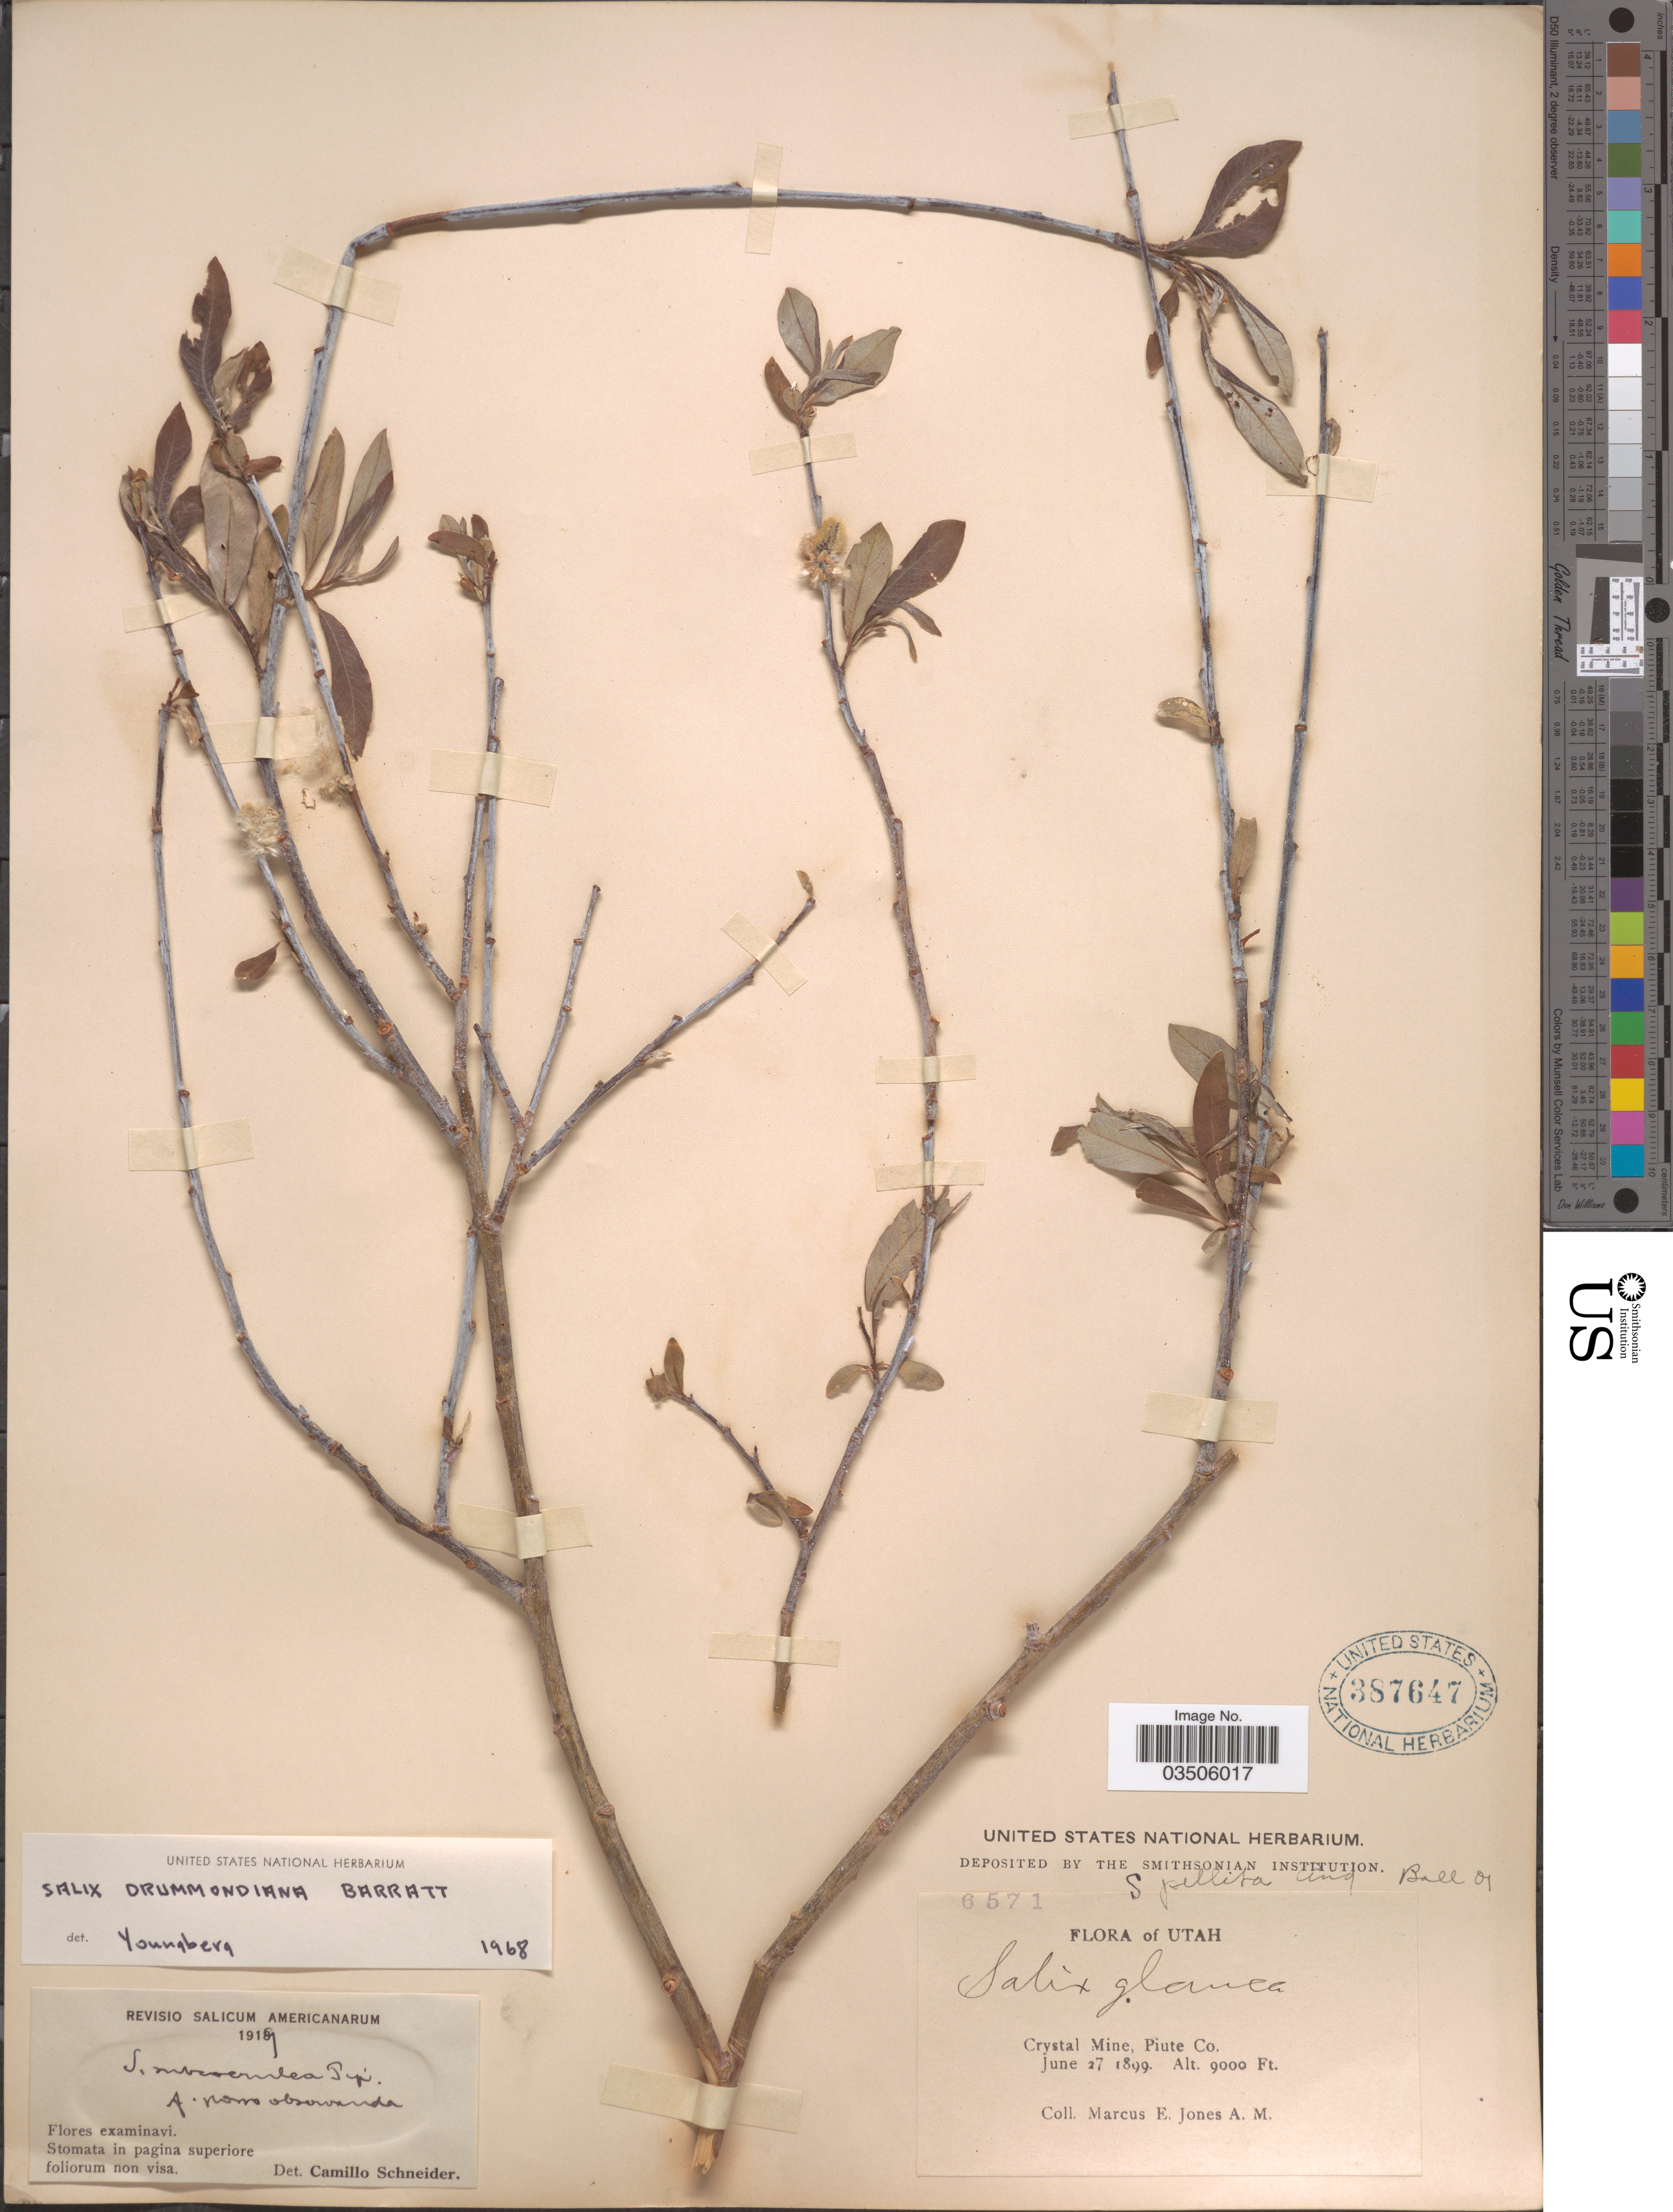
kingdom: Plantae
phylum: Tracheophyta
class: Magnoliopsida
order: Malpighiales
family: Salicaceae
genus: Salix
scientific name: Salix subcoerulea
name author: Piper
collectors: M. E. Jones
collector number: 6571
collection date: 1899-06-27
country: United States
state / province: Utah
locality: Crystal Mine, Piute Co.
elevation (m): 2743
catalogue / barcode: US 387647